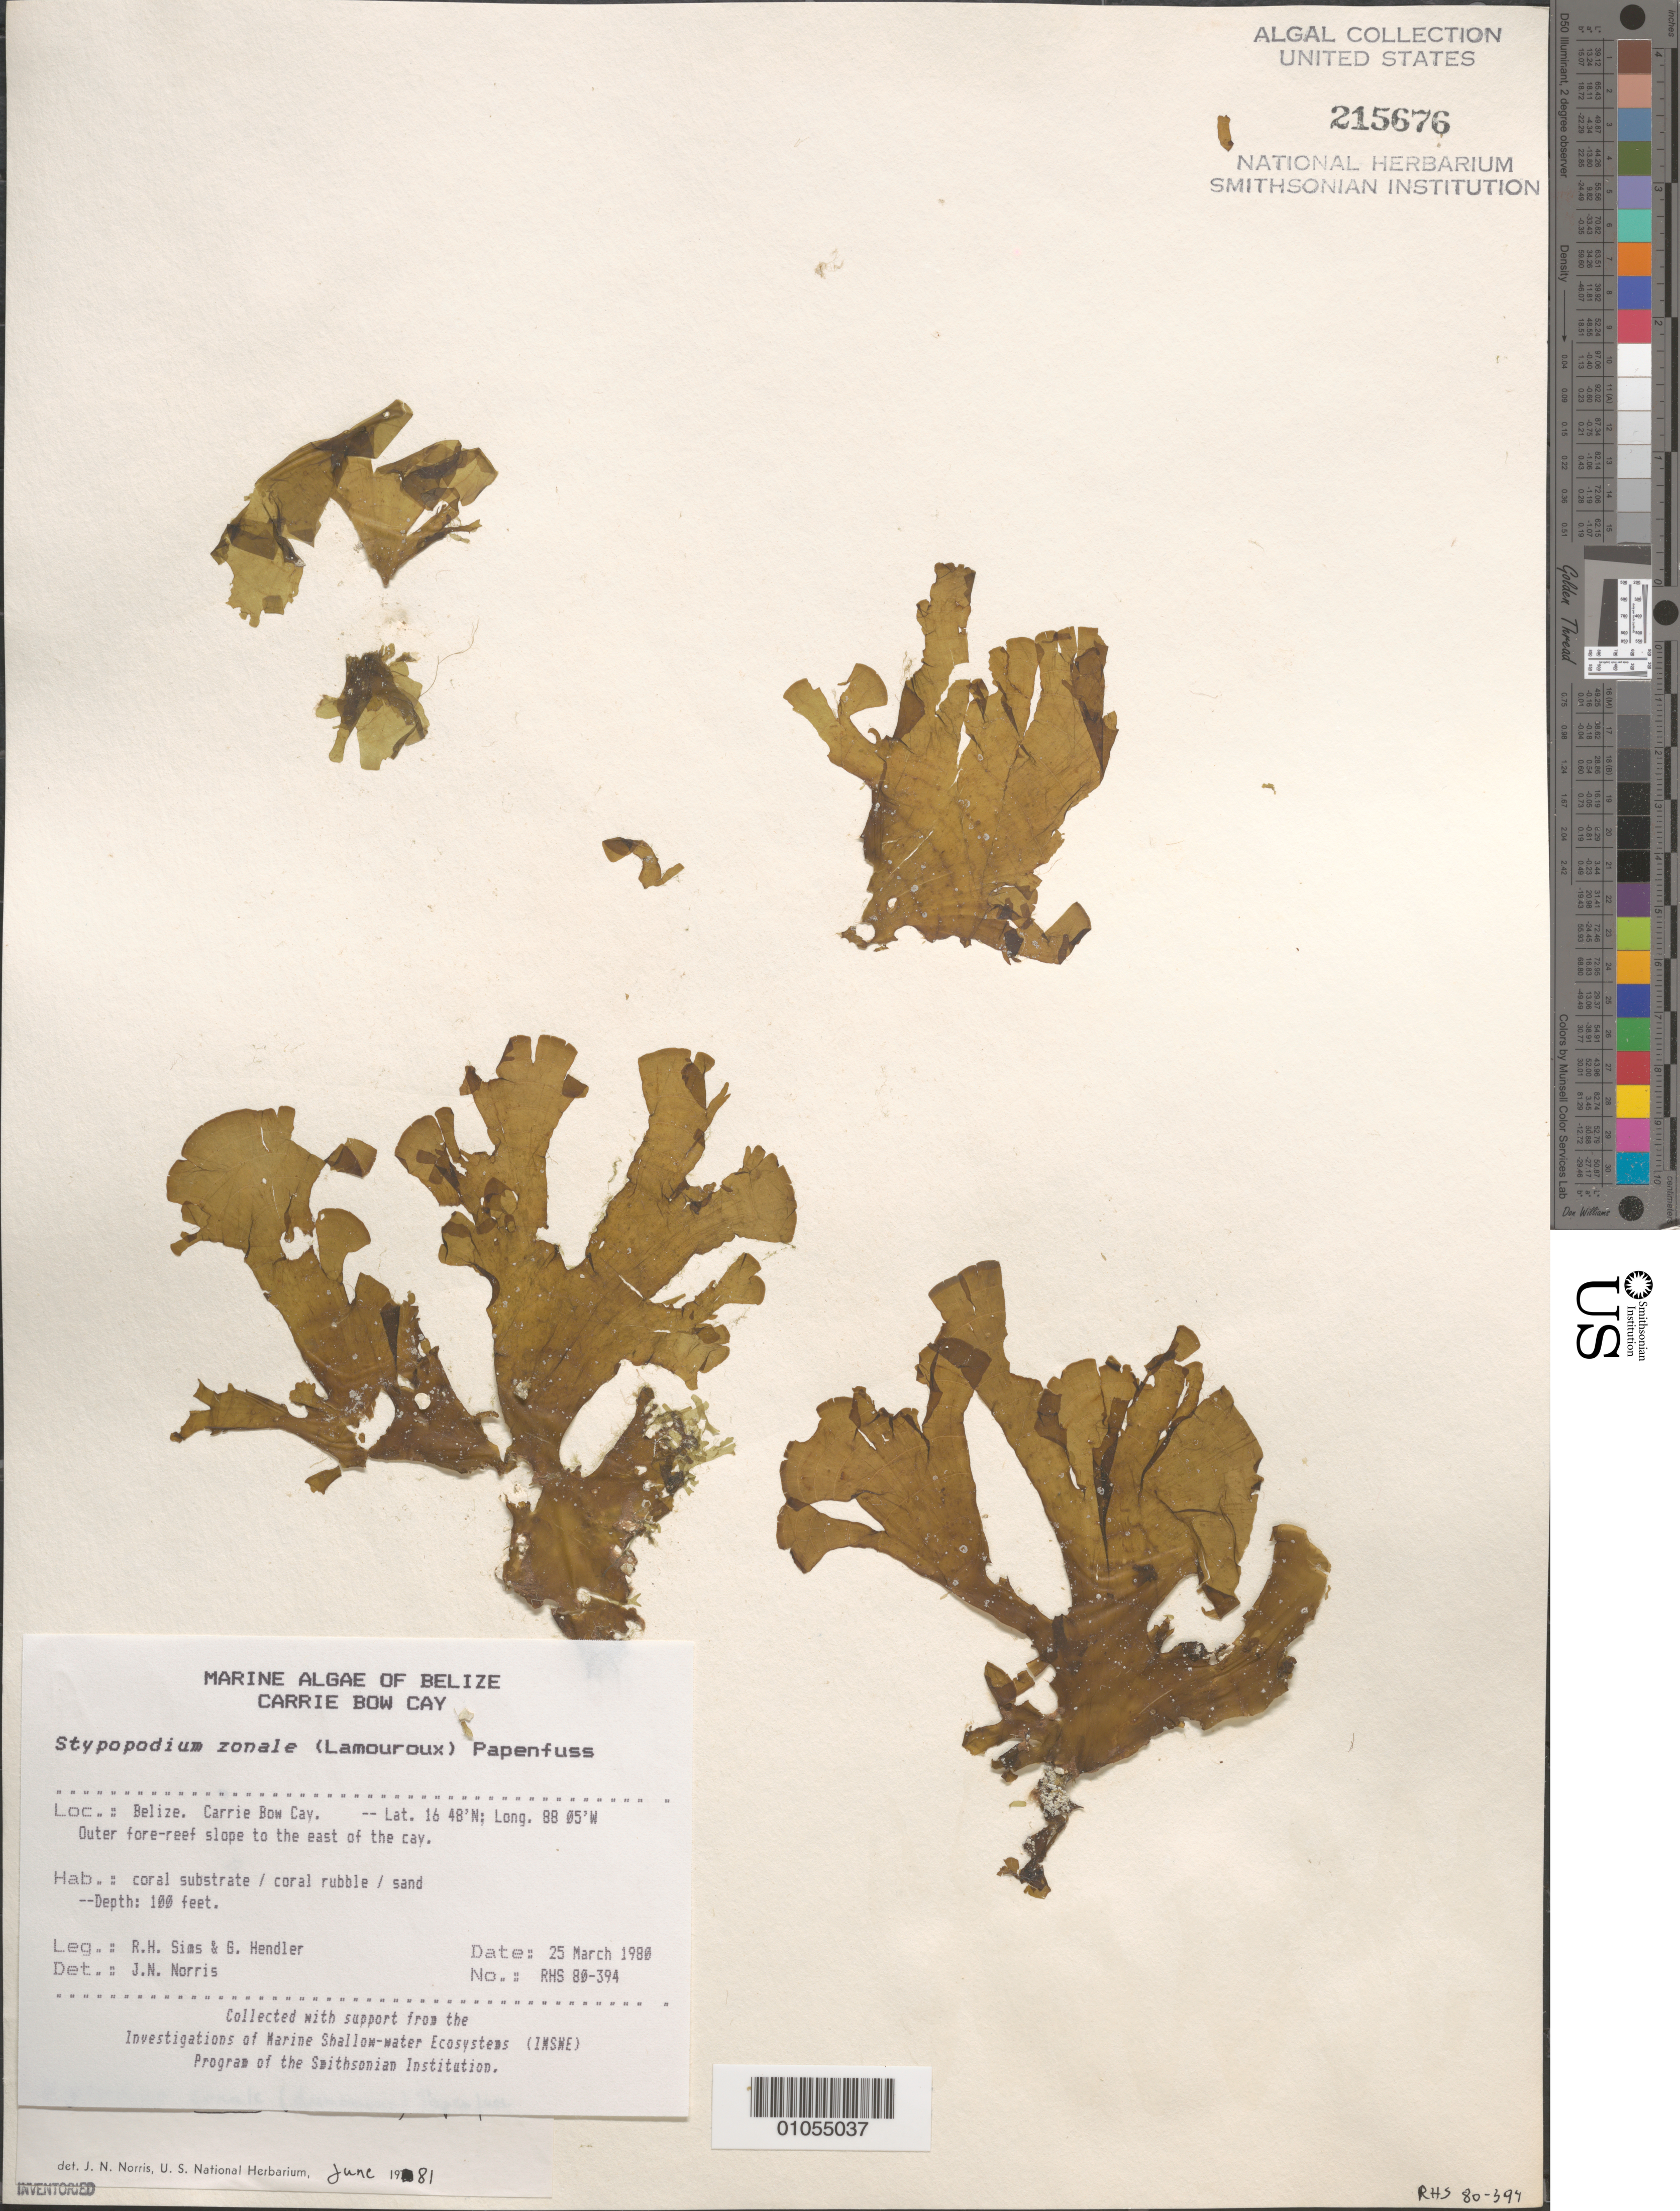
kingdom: Chromista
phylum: Ochrophyta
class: Phaeophyceae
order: Dictyotales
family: Dictyotaceae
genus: Stypopodium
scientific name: Stypopodium zonale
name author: (J.V.Lamouroux) Papenf.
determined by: Norris, James N.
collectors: R. H. Sims & G. Hendler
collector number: RHS 80-394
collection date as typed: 25 Mar 1980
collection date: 1980-03-25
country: Belize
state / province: Stann Creek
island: Carrie Bow Cay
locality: Outer fore-reef slope to east of the cay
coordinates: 16 48'N, 88 05'W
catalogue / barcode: US 215676